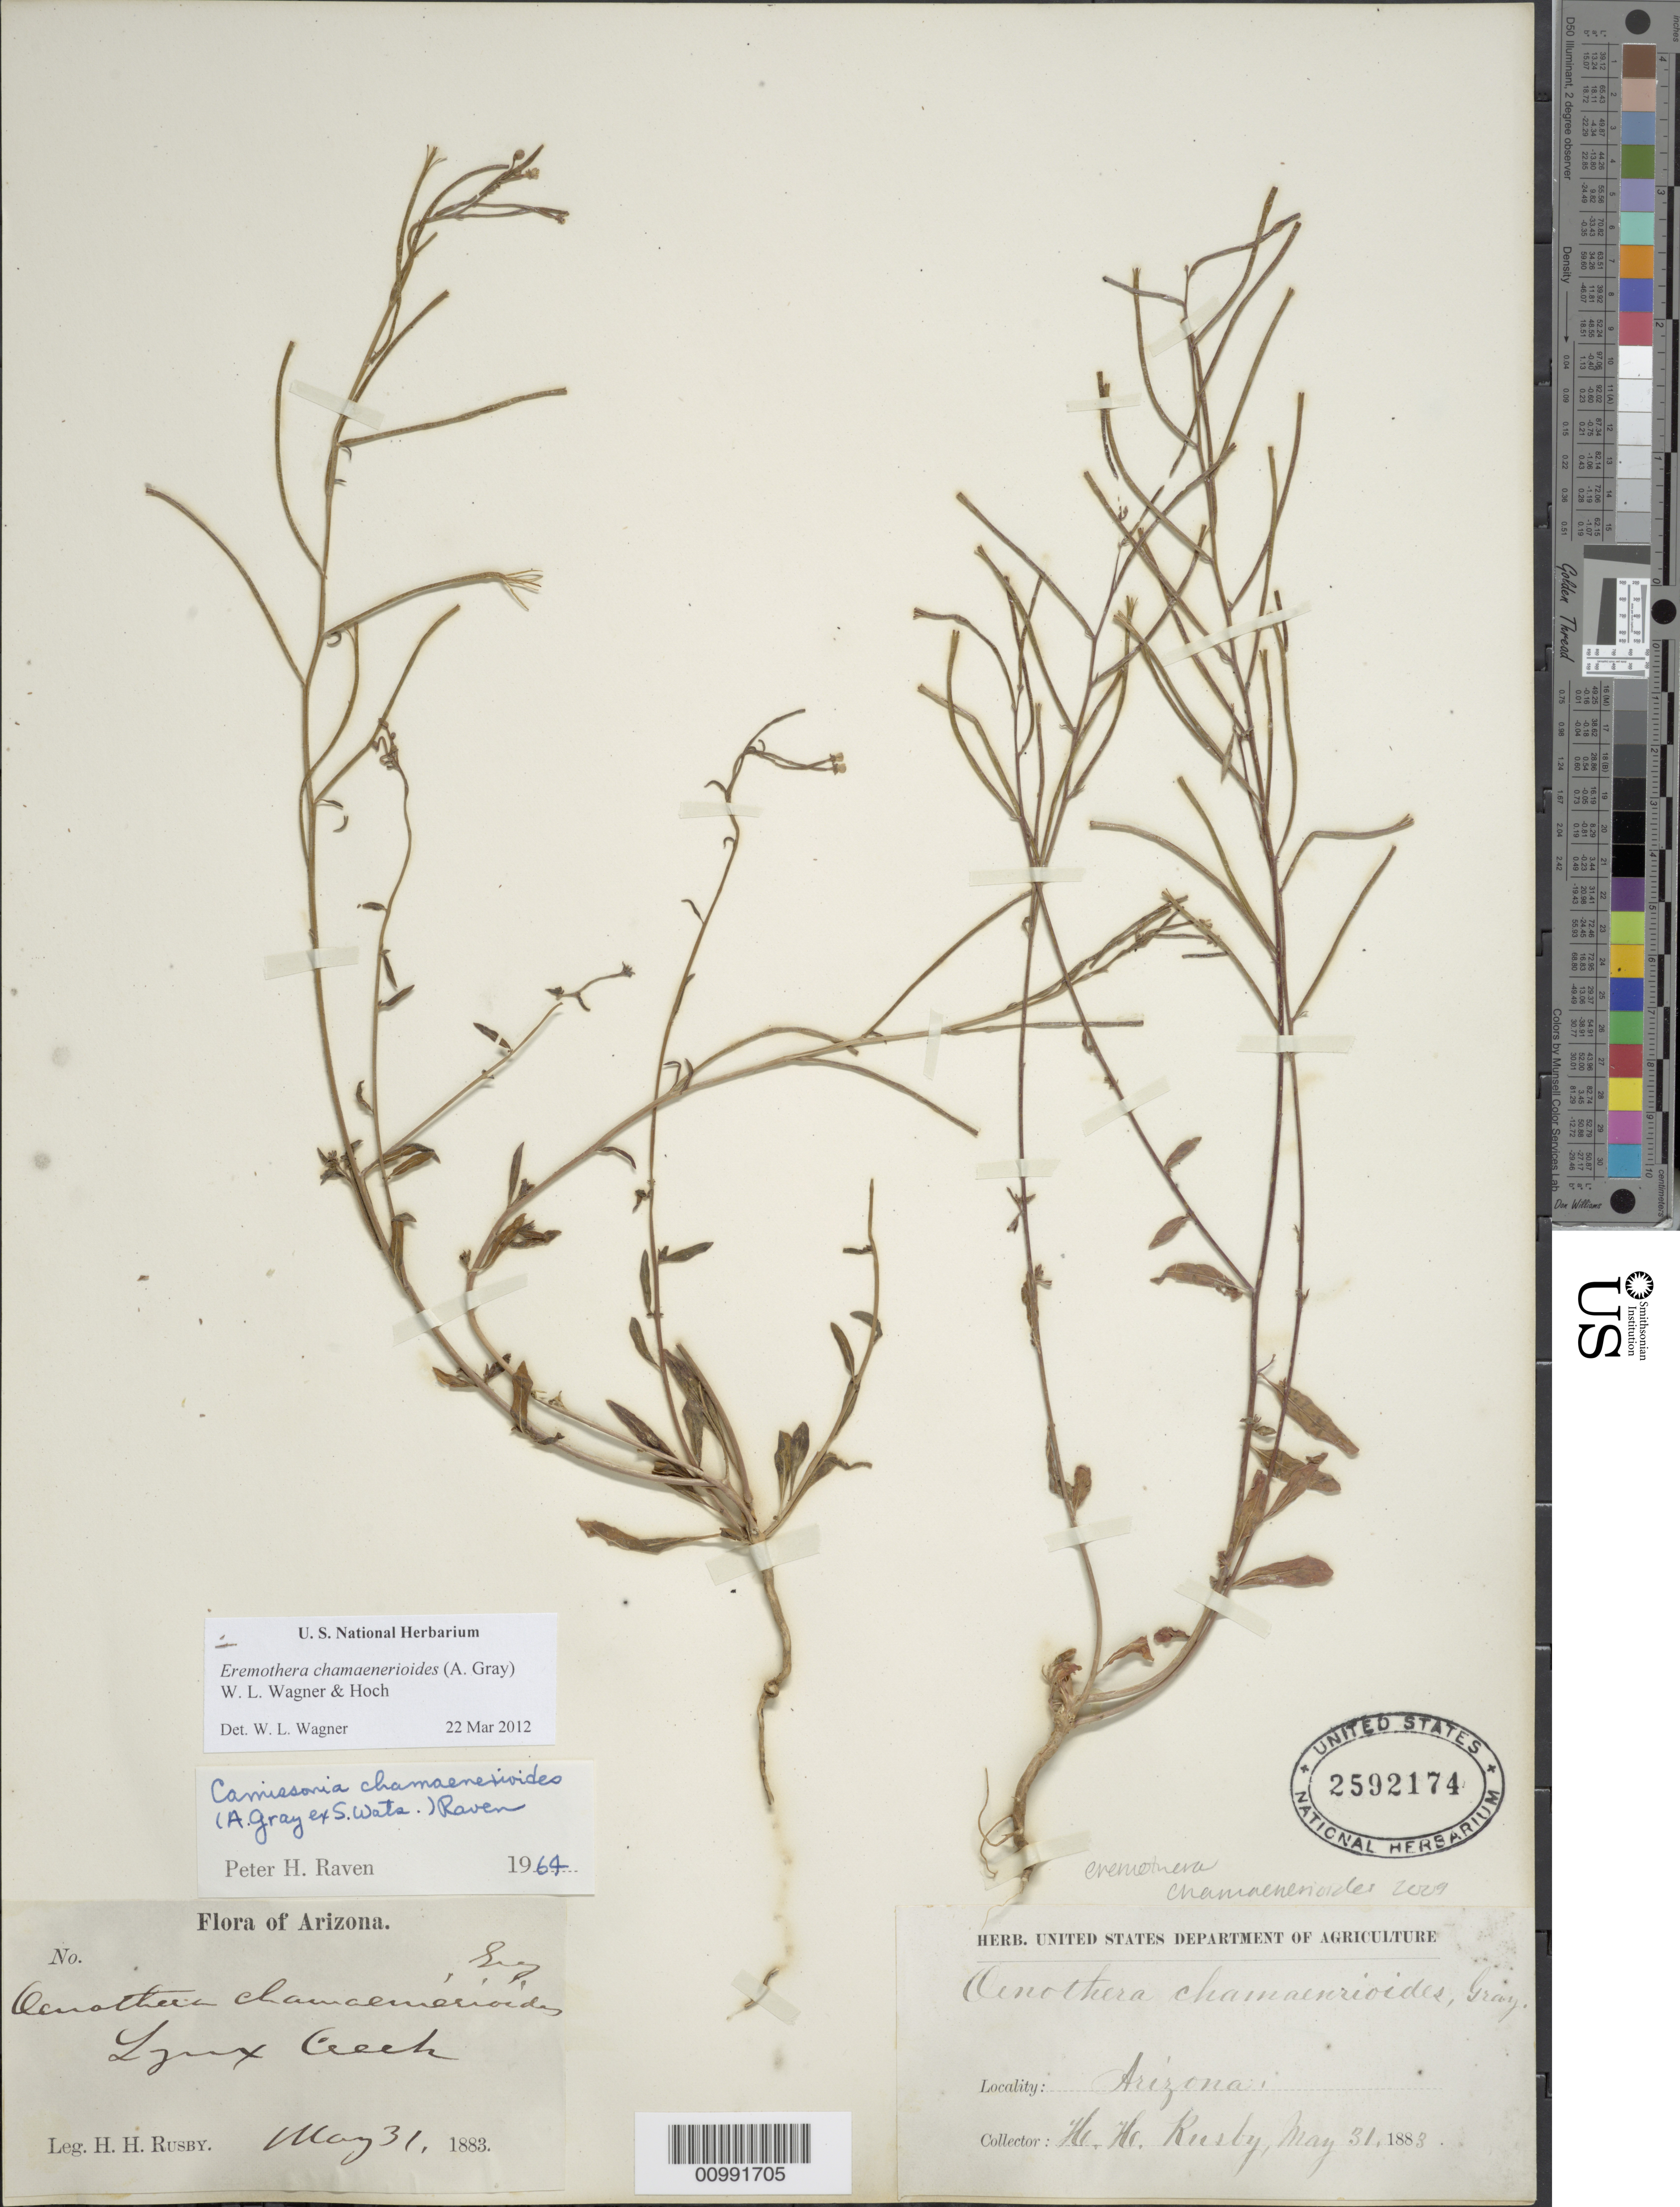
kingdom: Plantae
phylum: Tracheophyta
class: Magnoliopsida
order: Myrtales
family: Onagraceae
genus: Eremothera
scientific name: Eremothera chamaenerioides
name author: (A. Gray) W.L. Wagner & Hoch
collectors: H. H. Rusby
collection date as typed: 31 May 1883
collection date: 1883-05-31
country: United States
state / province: Arizona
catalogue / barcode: US 2592174